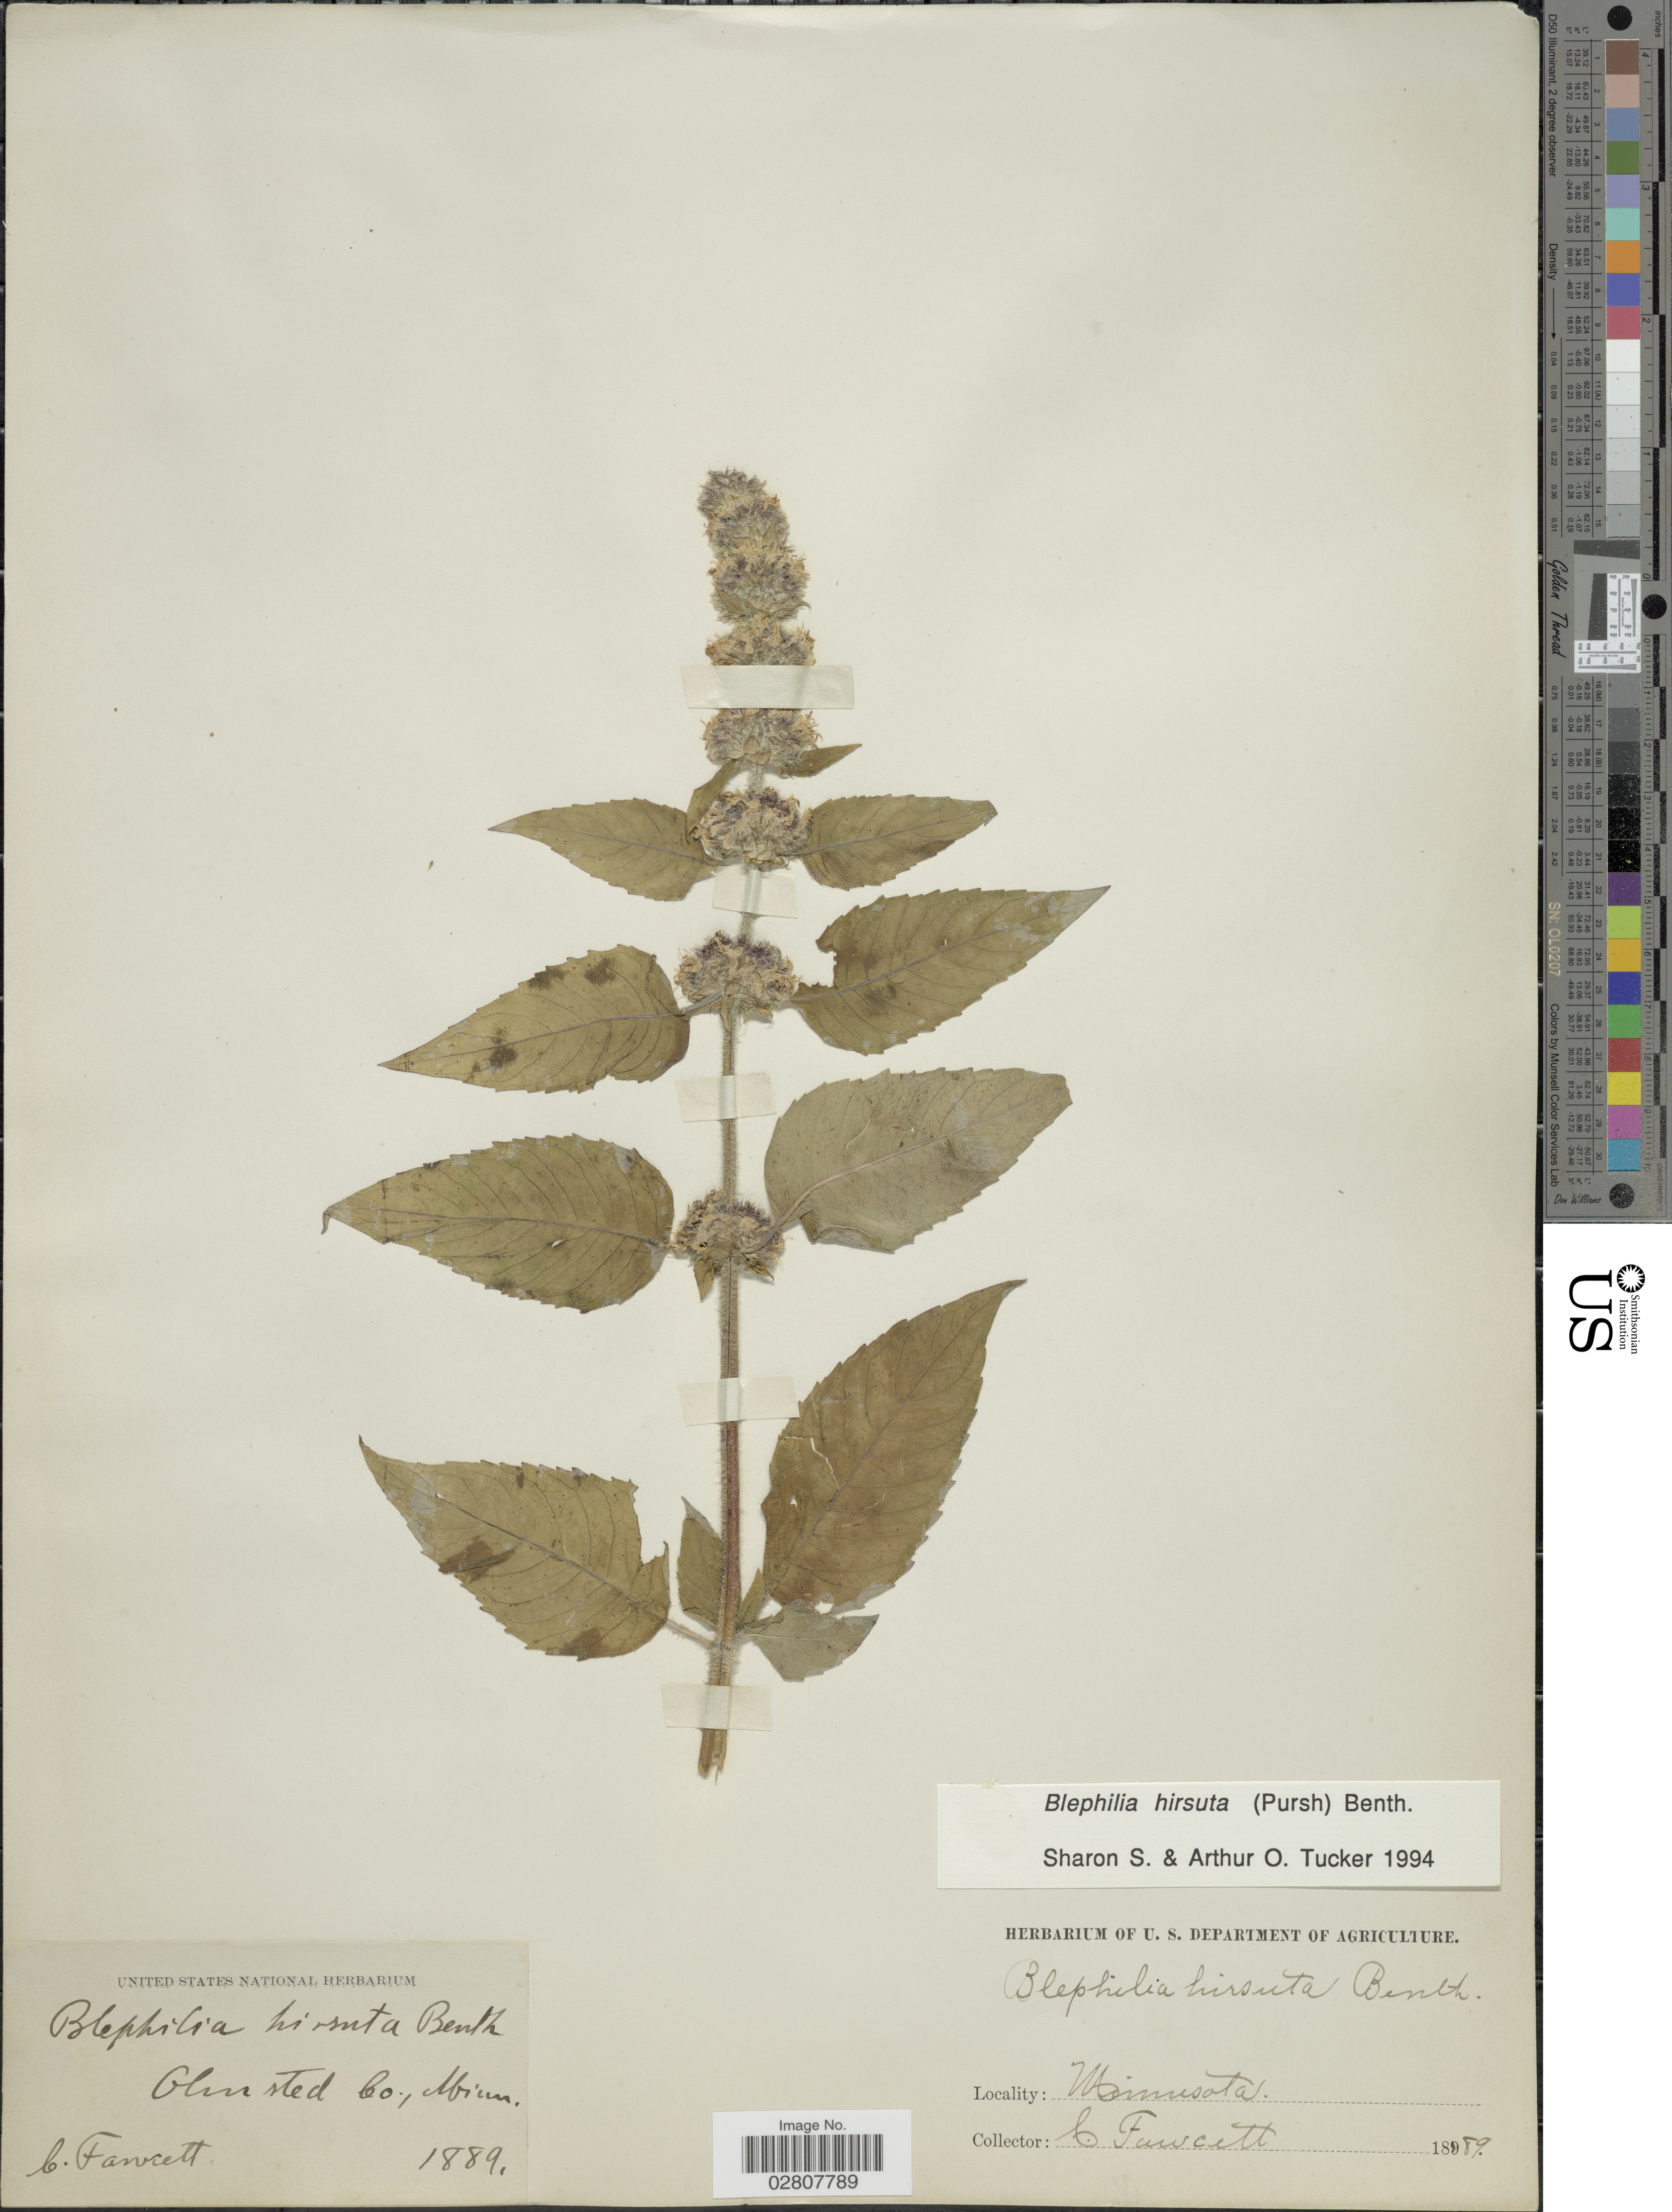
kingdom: Plantae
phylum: Tracheophyta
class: Magnoliopsida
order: Lamiales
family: Lamiaceae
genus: Blephilia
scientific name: Blephilia hirsuta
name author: (Pursh) Benth.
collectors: C. Fawcett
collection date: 1889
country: United States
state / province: Minnesota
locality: Olmsted Co.